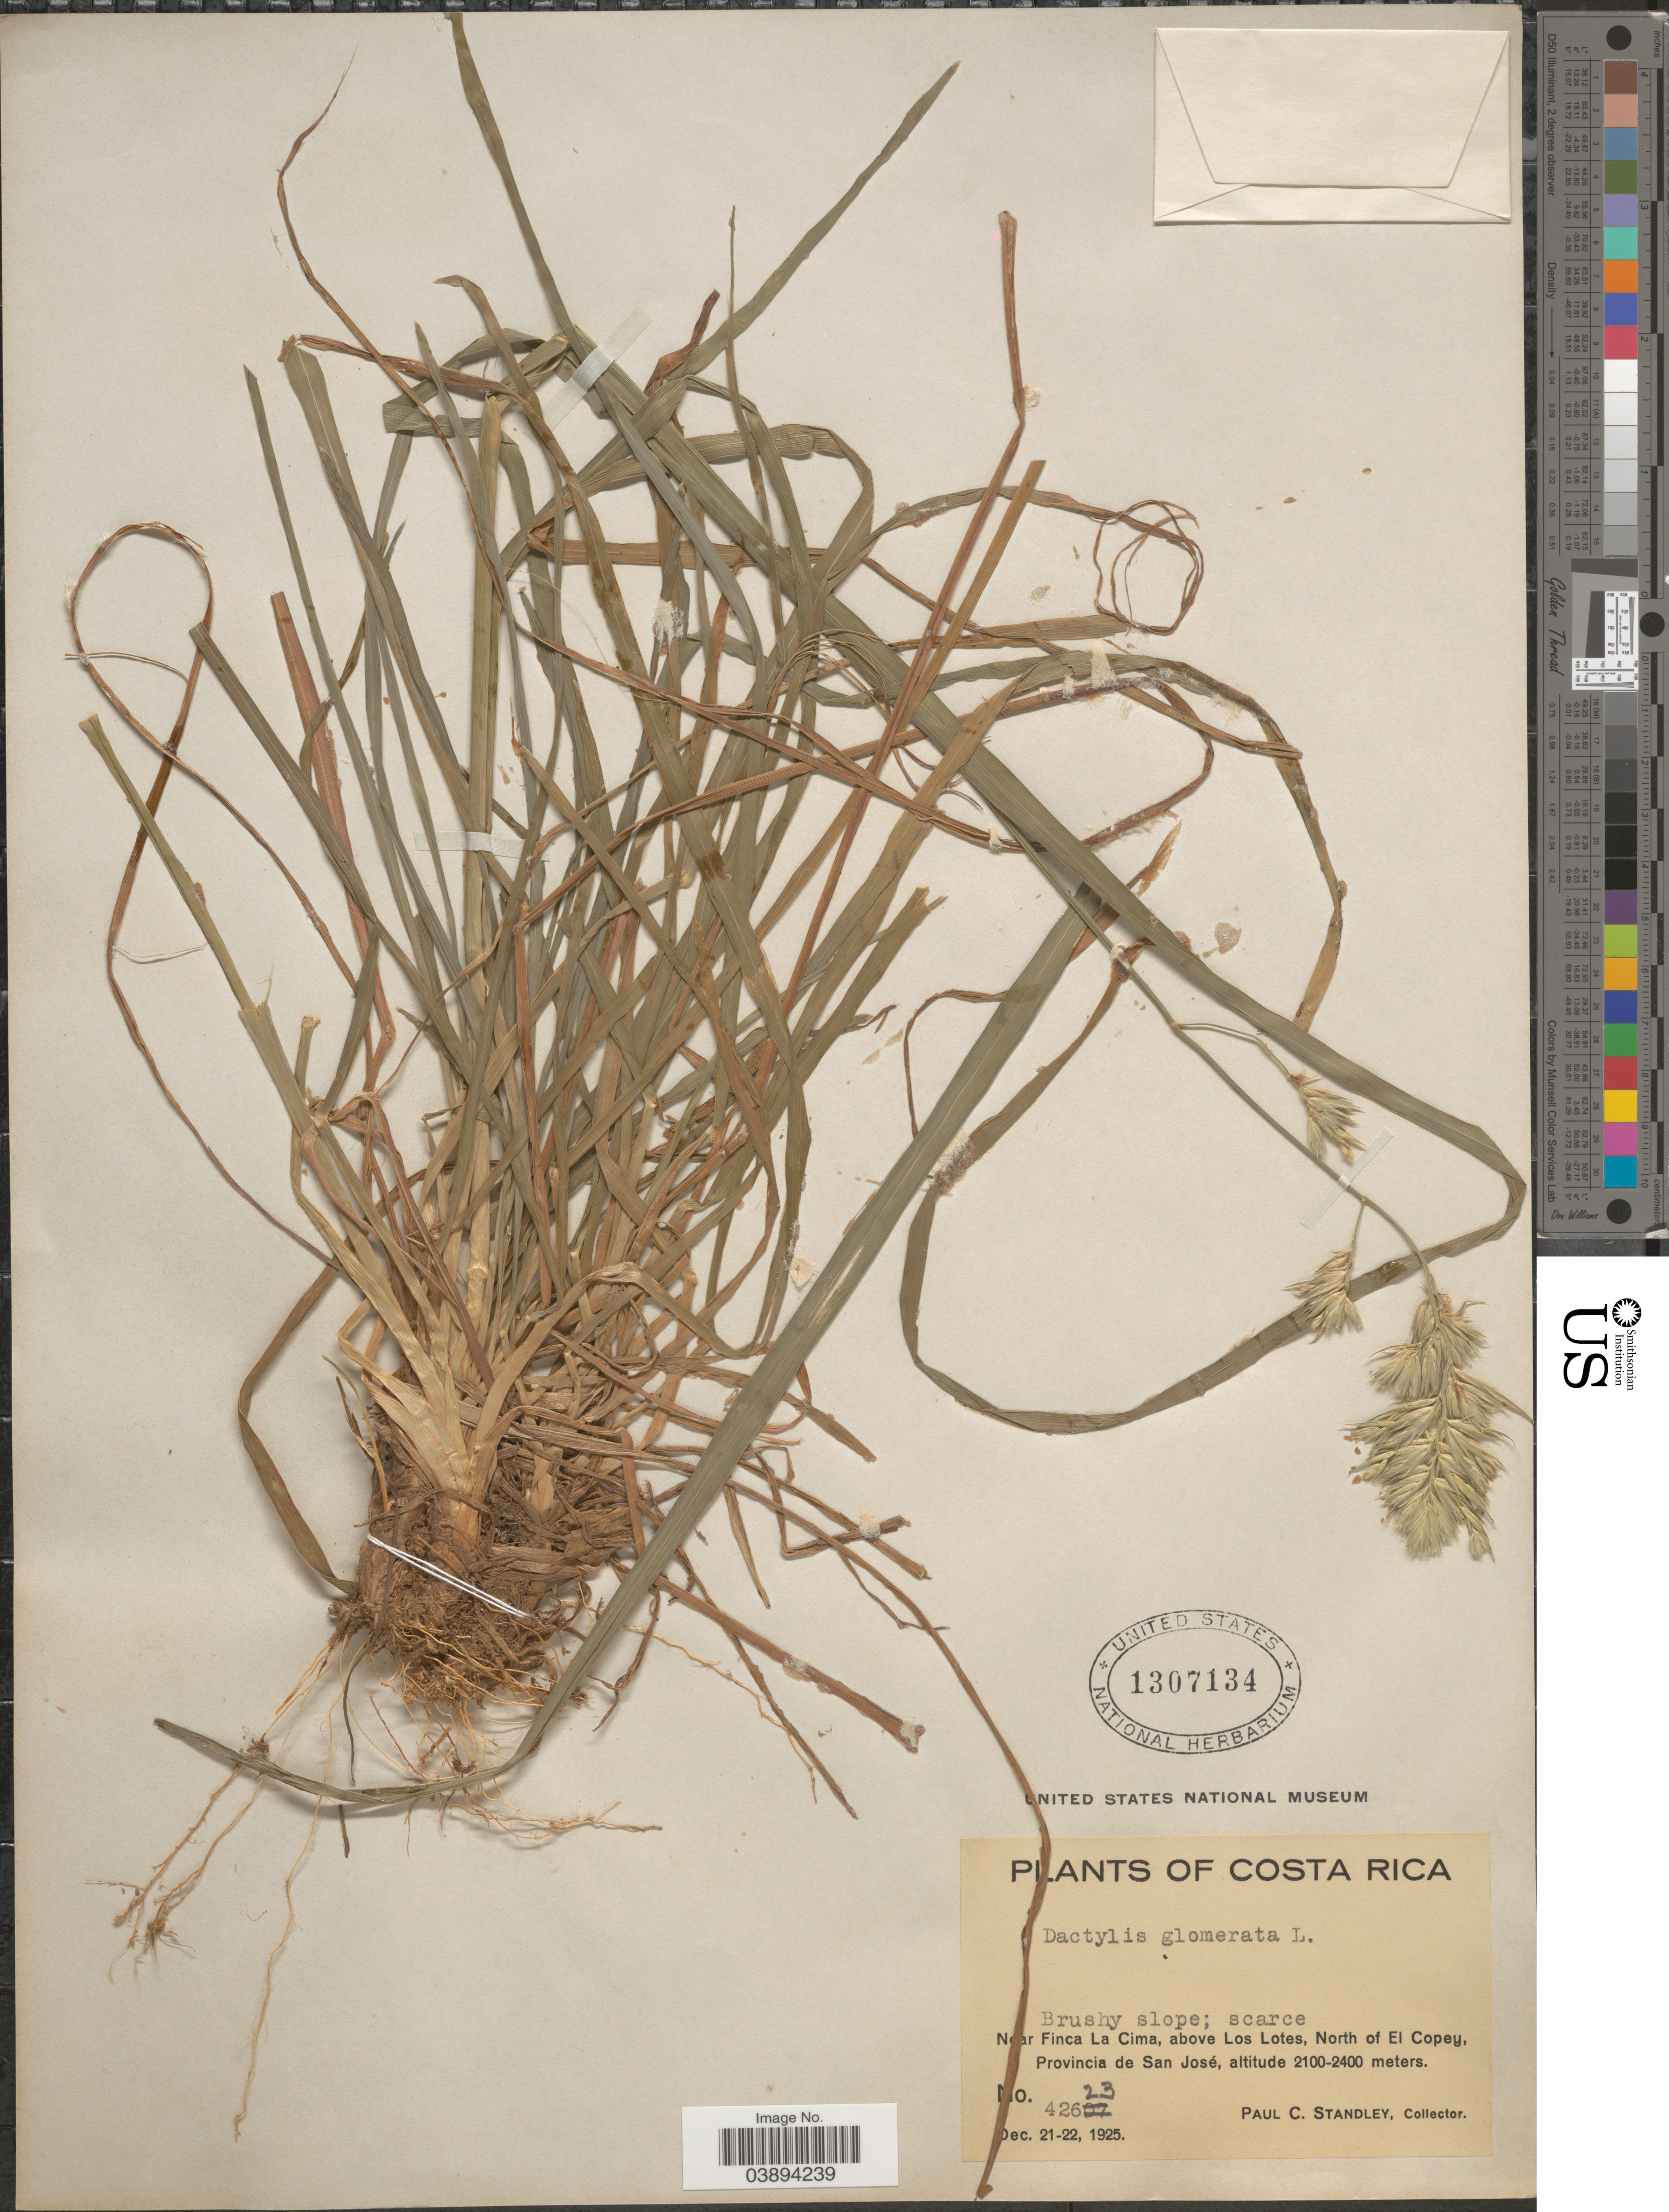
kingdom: Plantae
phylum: Tracheophyta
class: Liliopsida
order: Poales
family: Poaceae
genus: Dactylis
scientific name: Dactylis glomerata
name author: L.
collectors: P. C. Standley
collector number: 42623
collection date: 1925-12-21/1925-12-22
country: Costa Rica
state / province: San José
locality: Near Finca La Cima, above Los Lotes, North of El Copey.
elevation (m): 2100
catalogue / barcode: US 1307134